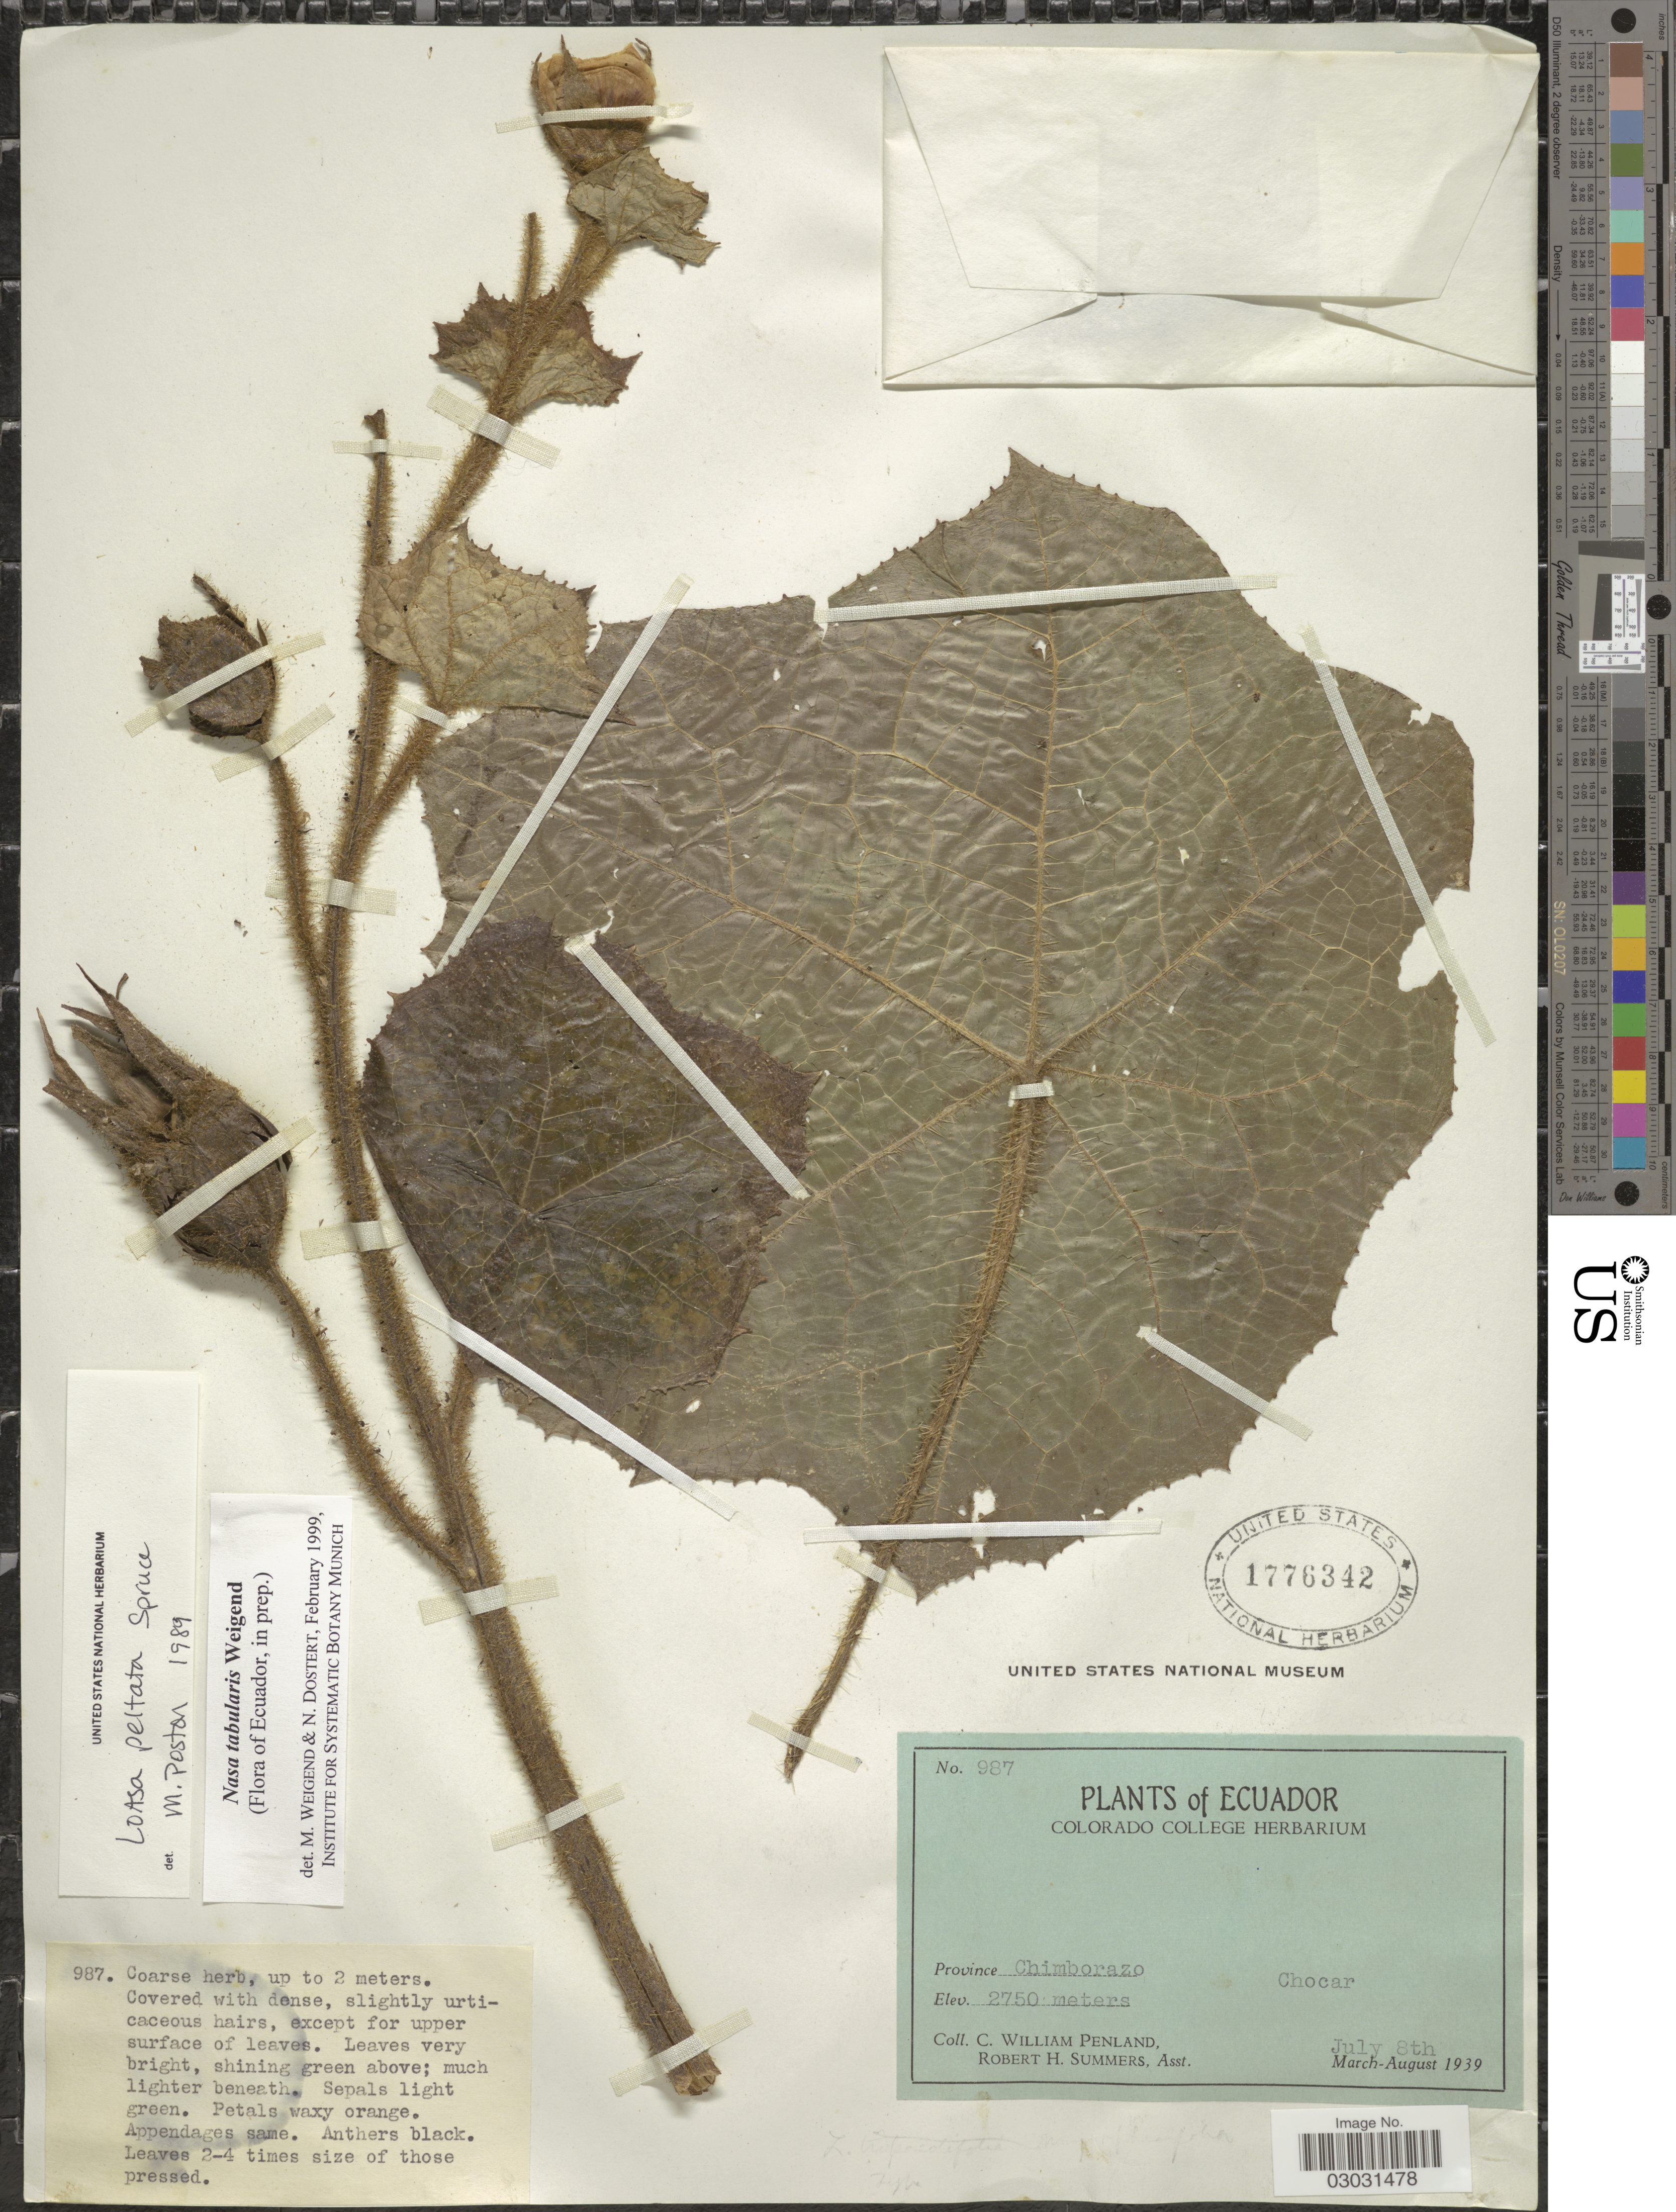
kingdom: Plantae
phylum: Tracheophyta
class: Magnoliopsida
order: Cornales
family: Loasaceae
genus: Nasa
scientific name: Nasa tabularis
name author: Weigend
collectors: C. W. Penland & R. Summers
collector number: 987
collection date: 1939-07-08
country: Ecuador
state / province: Chimborazo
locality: Chocar.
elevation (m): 2750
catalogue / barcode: US 1776342